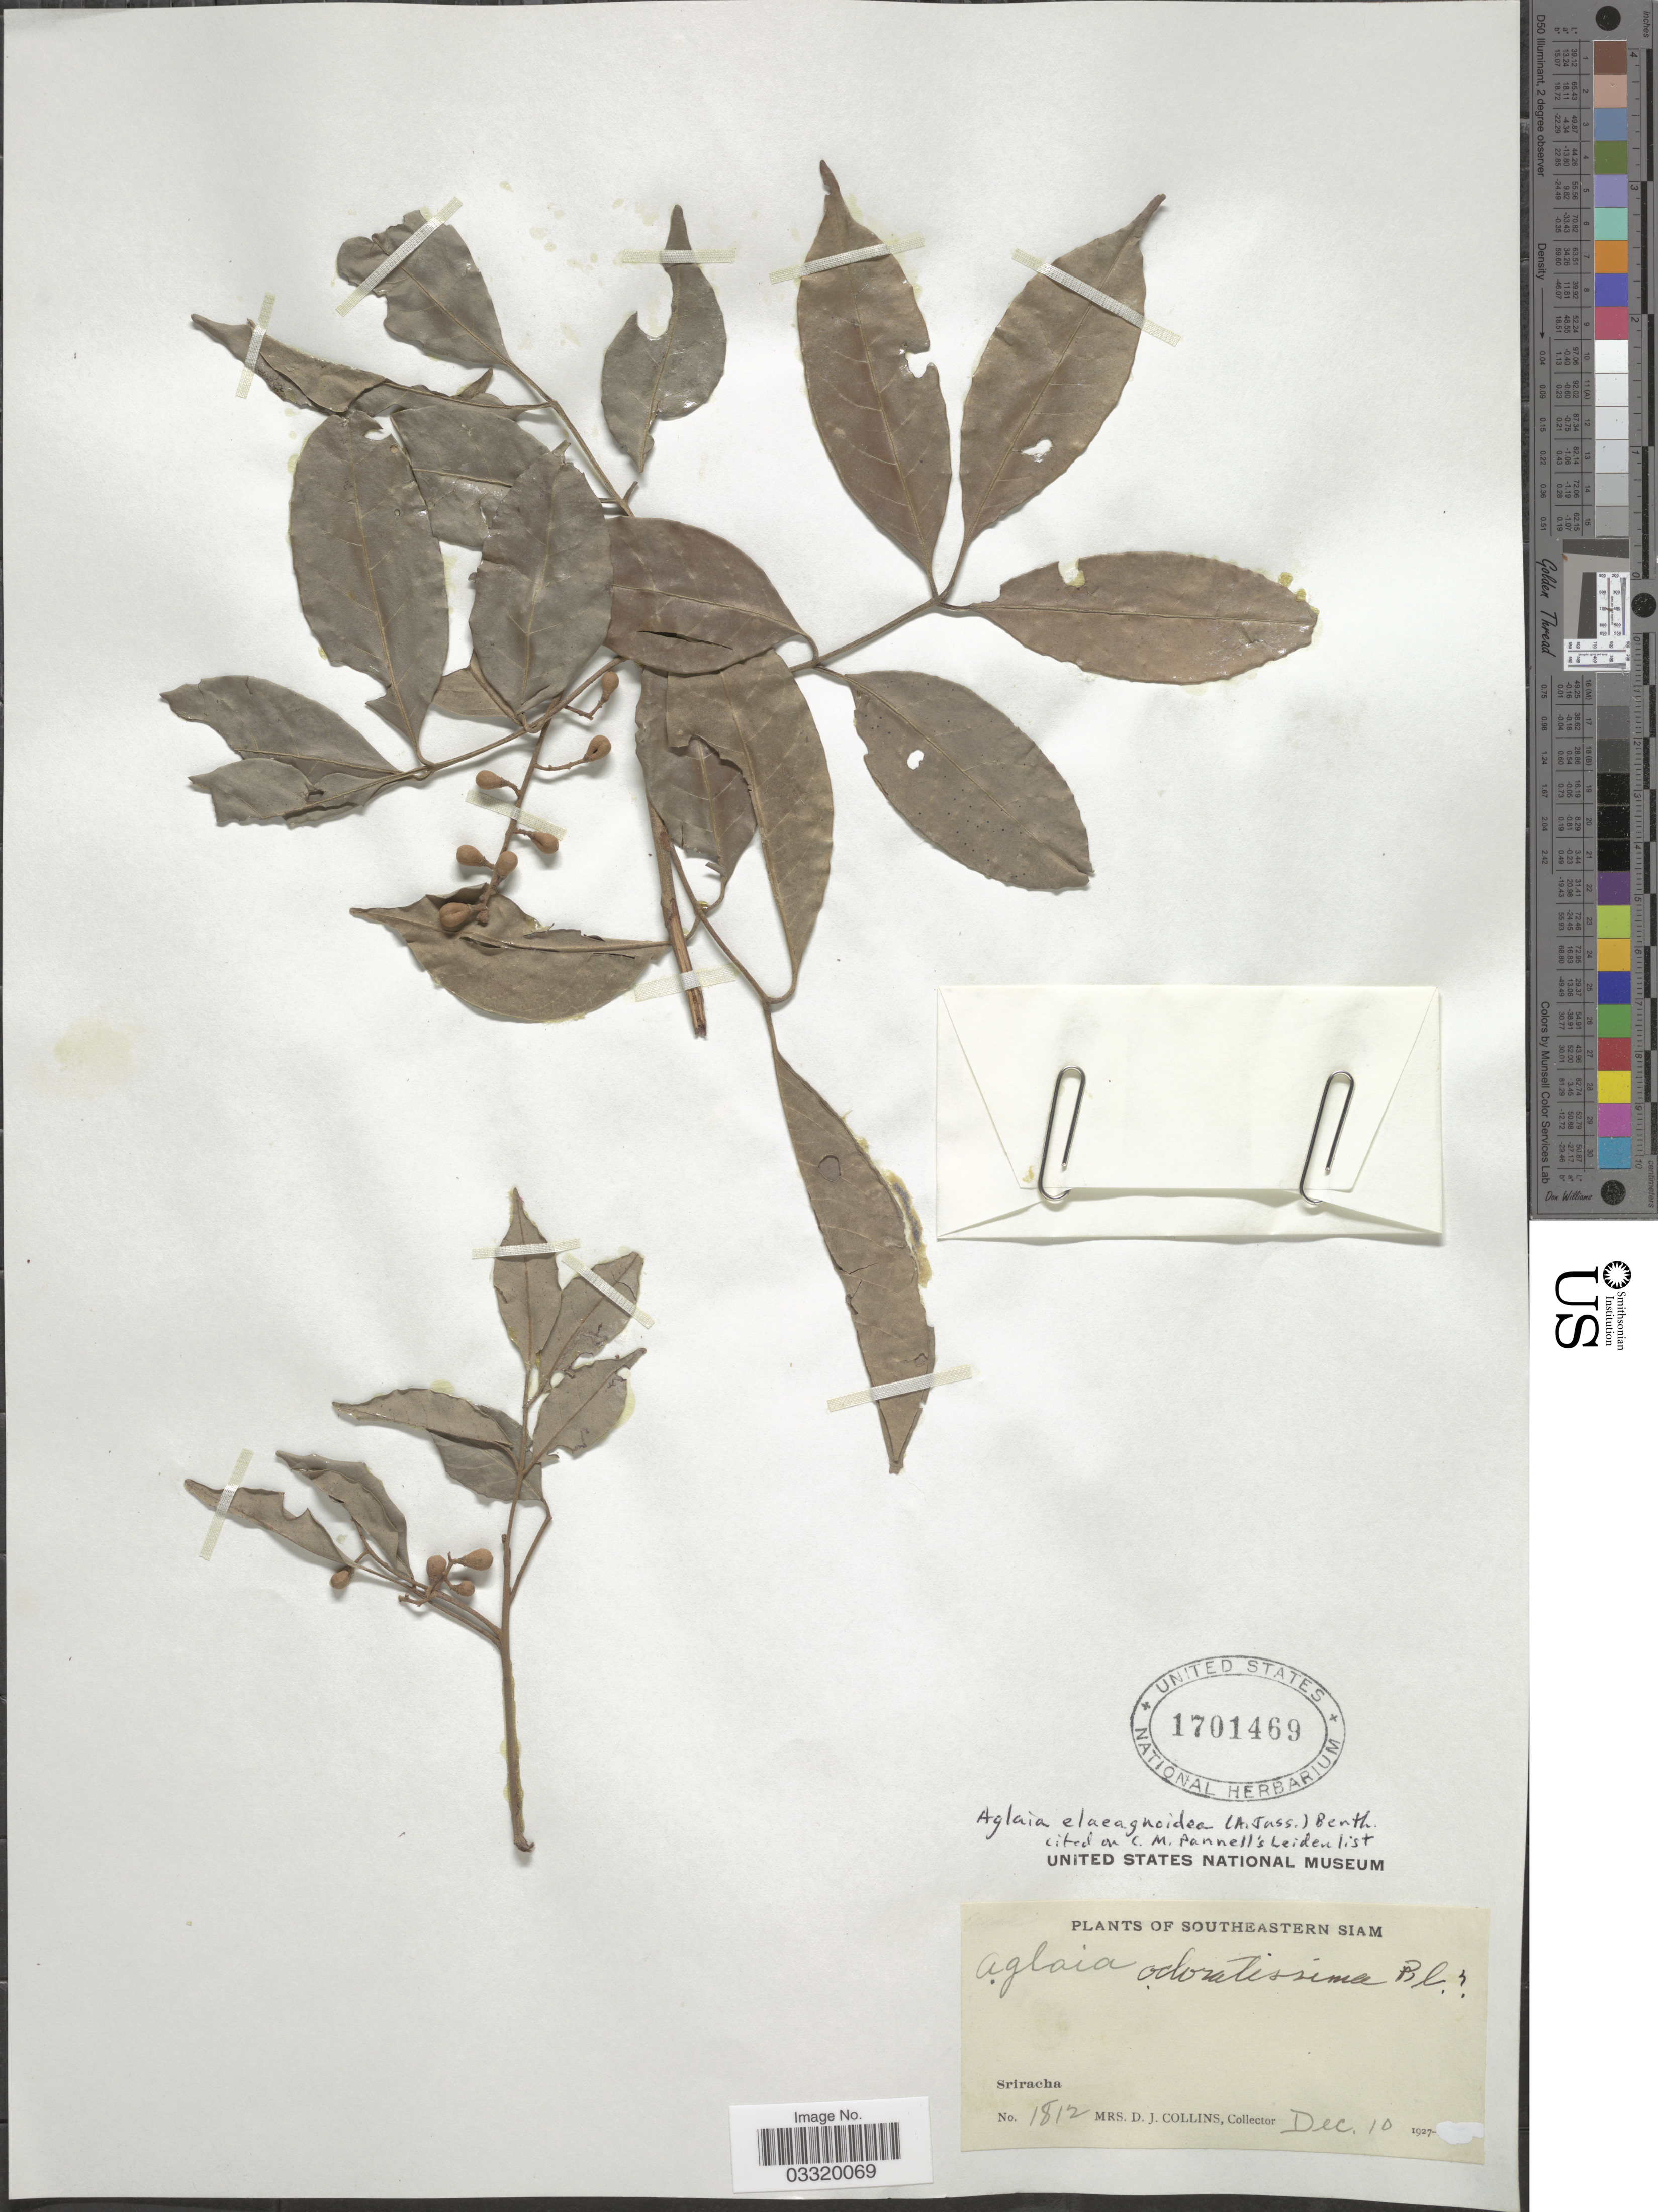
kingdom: Plantae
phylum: Tracheophyta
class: Magnoliopsida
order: Sapindales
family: Meliaceae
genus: Aglaia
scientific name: Aglaia elaeagnoidea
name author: (A. Juss.) Benth.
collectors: Mrs. D. J. Collins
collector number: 1812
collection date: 1927-12-10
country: Thailand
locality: Southeastern Siam. Sriracha.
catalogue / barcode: US 1701469